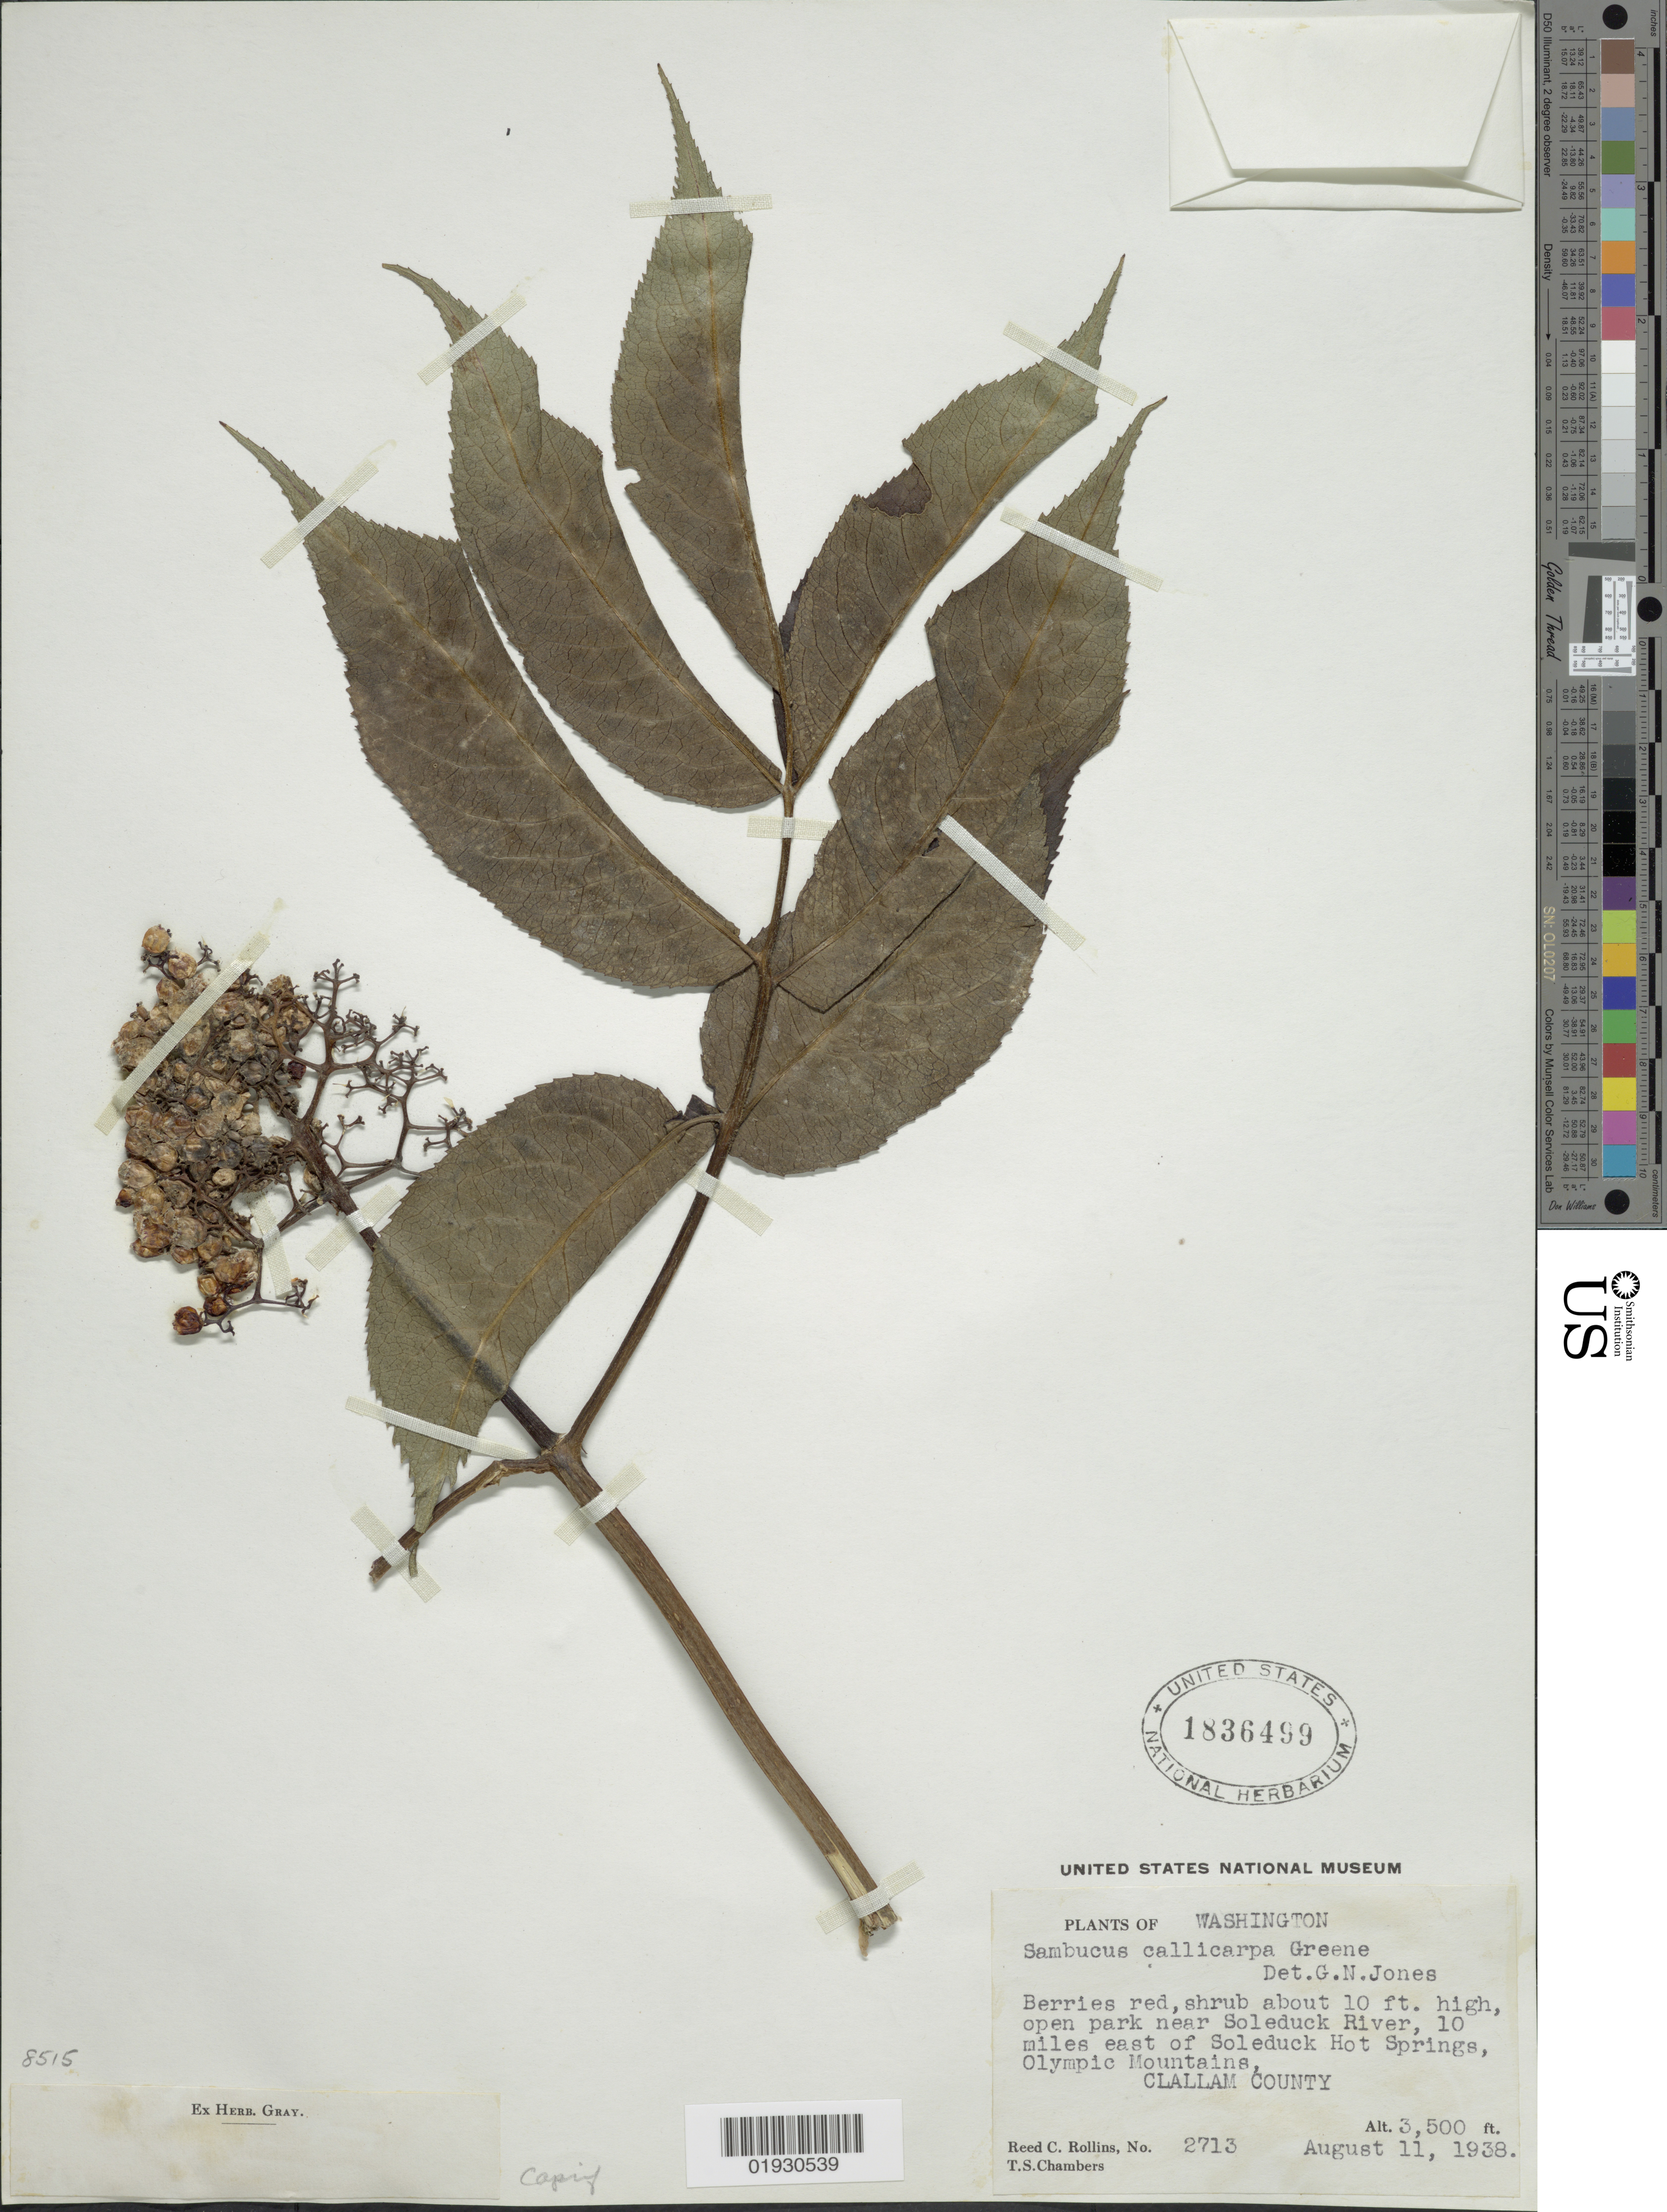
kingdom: Plantae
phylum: Tracheophyta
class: Magnoliopsida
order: Dipsacales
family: Viburnaceae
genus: Sambucus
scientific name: Sambucus callicarpa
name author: Greene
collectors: R. C. Rollins & T. Chambers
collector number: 2713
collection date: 1938-08-11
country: United States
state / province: Washington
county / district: Clallam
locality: Open park near Soleduck River, 10 miles east of Soleduck Hot Springs, Olympic Mountains, Clallam County.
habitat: open park near river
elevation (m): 1067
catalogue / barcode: US 1836499